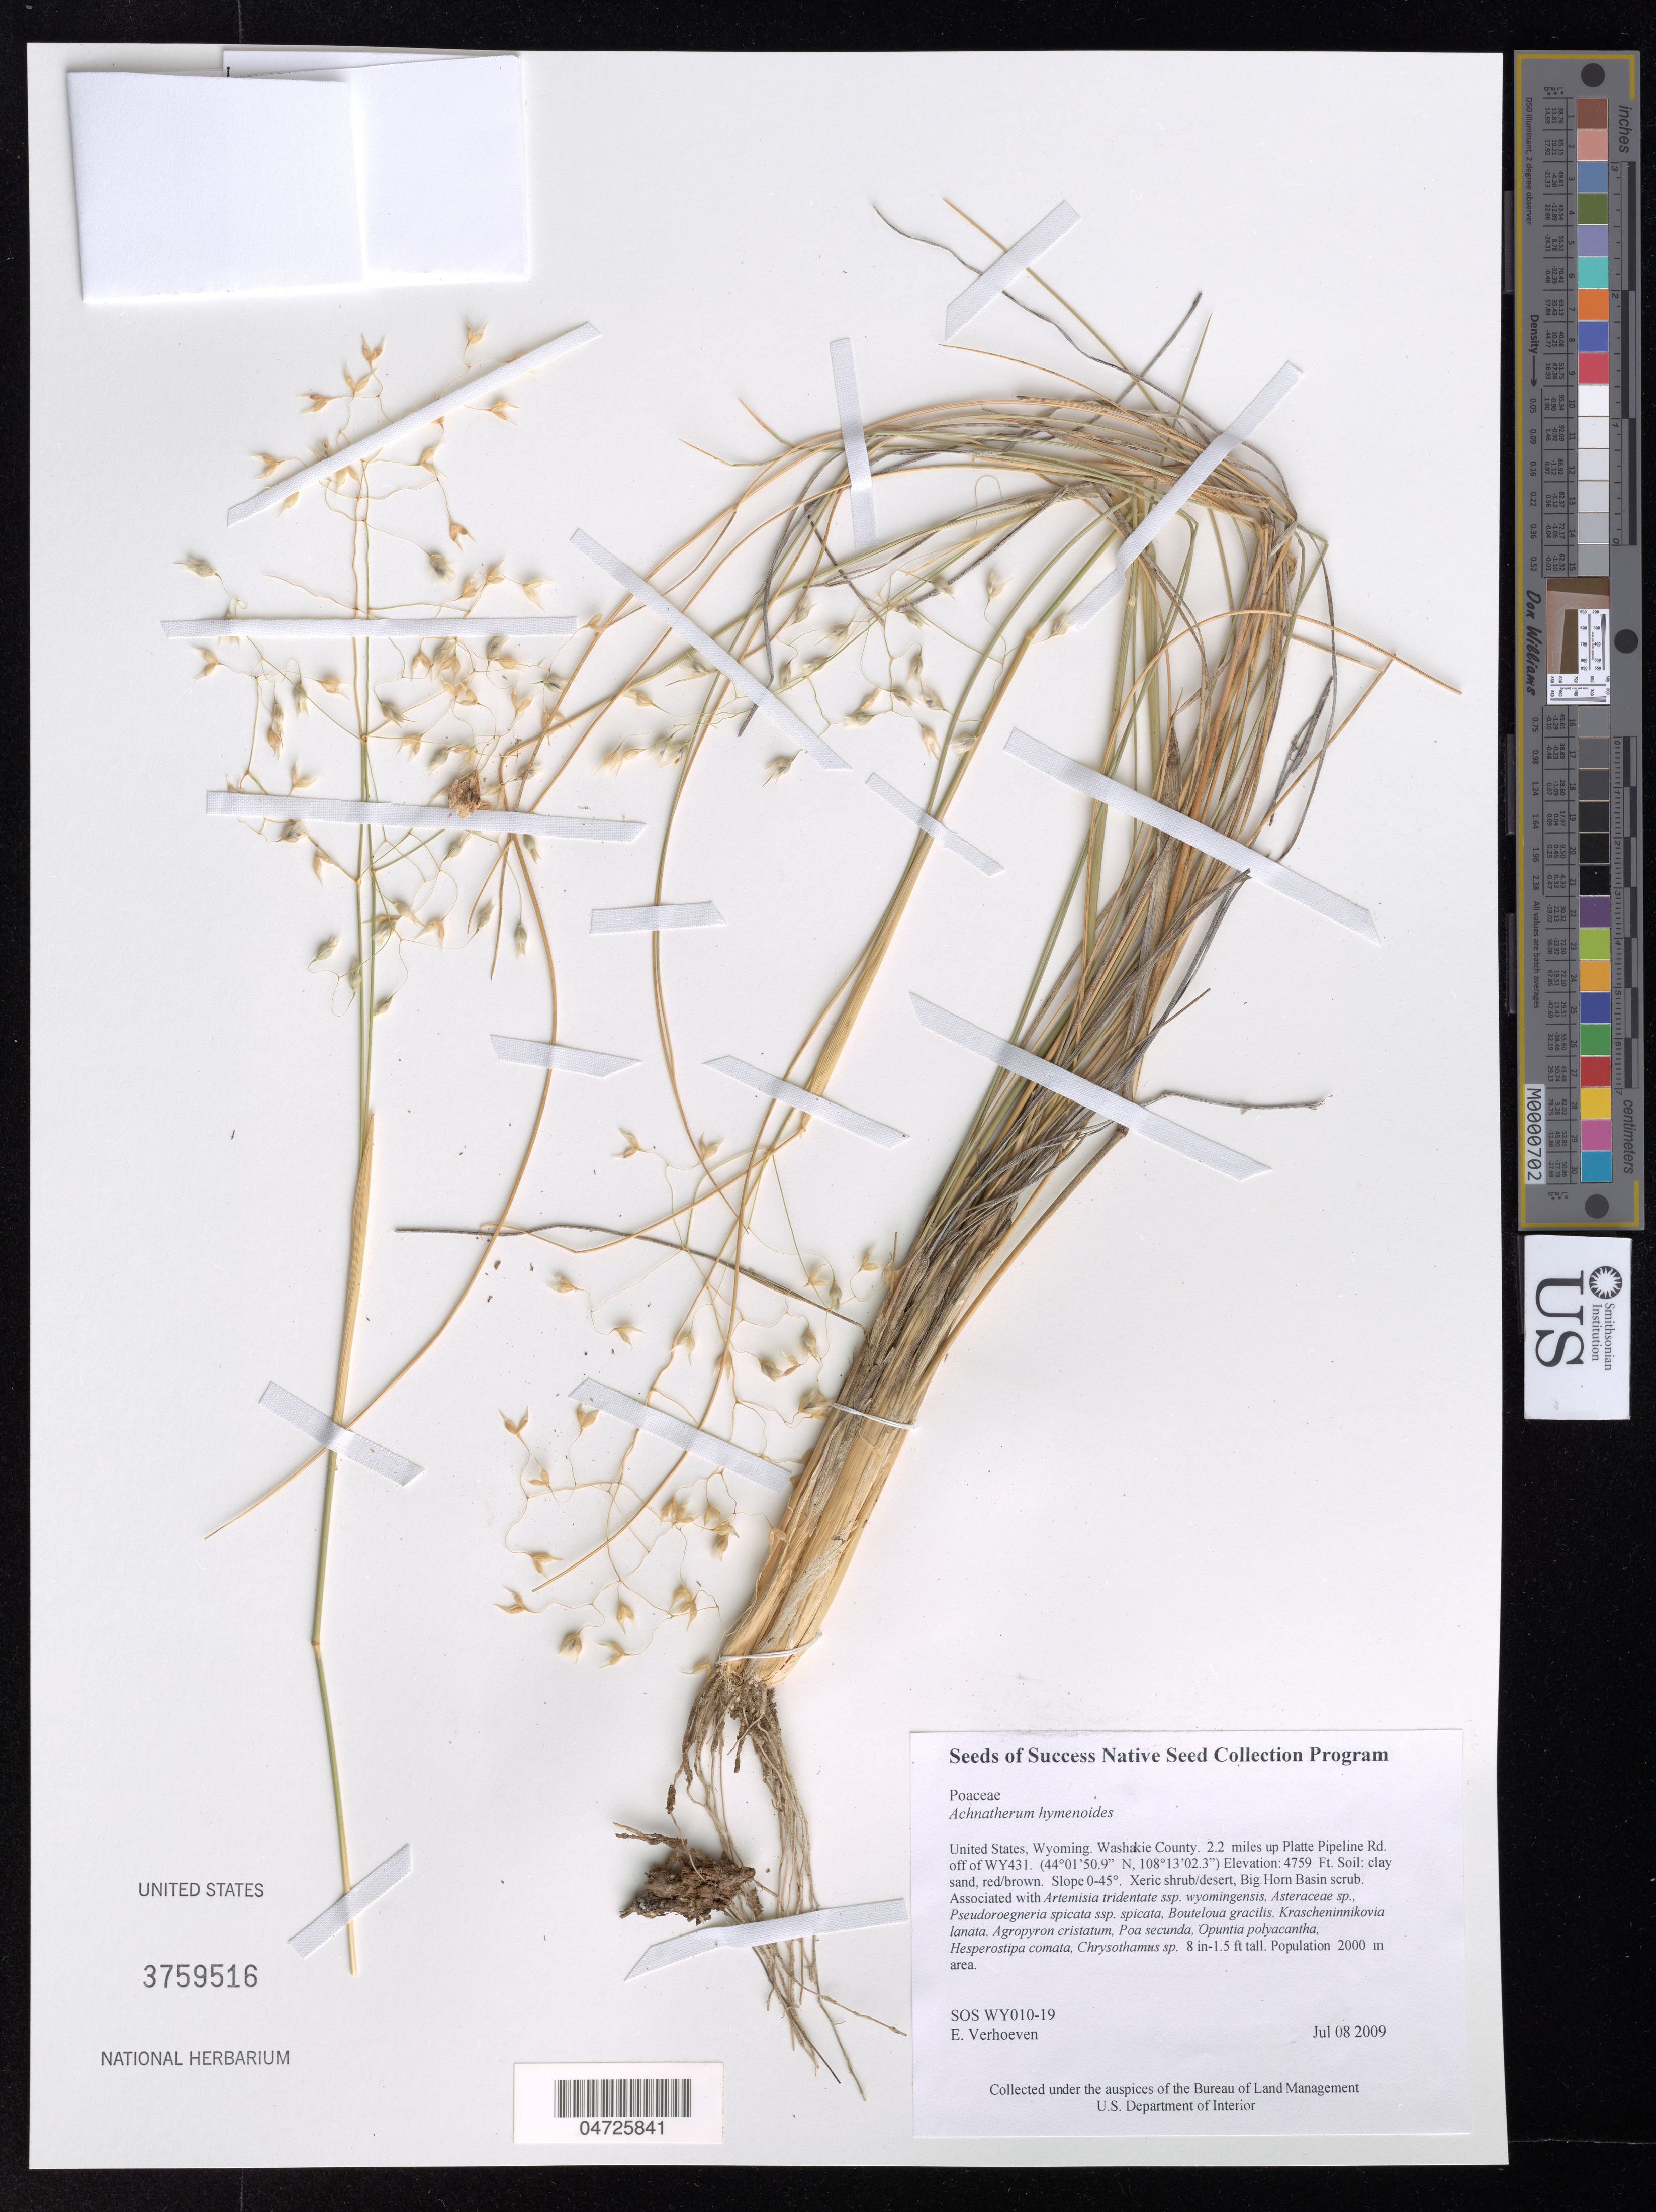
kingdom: Plantae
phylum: Tracheophyta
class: Liliopsida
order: Poales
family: Poaceae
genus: Achnatherum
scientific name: Achnatherum hymenoides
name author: (Roem. & Schult.) Barkworth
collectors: E. Verhoeven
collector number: SOS WY010-19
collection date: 2009-07-08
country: United States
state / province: Wyoming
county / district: Washakie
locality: Washakie County. 2.2 miles up Platte Pipeline Rd. off of WY431. Big Horn Basin scrub.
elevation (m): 1451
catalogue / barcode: US 3759516